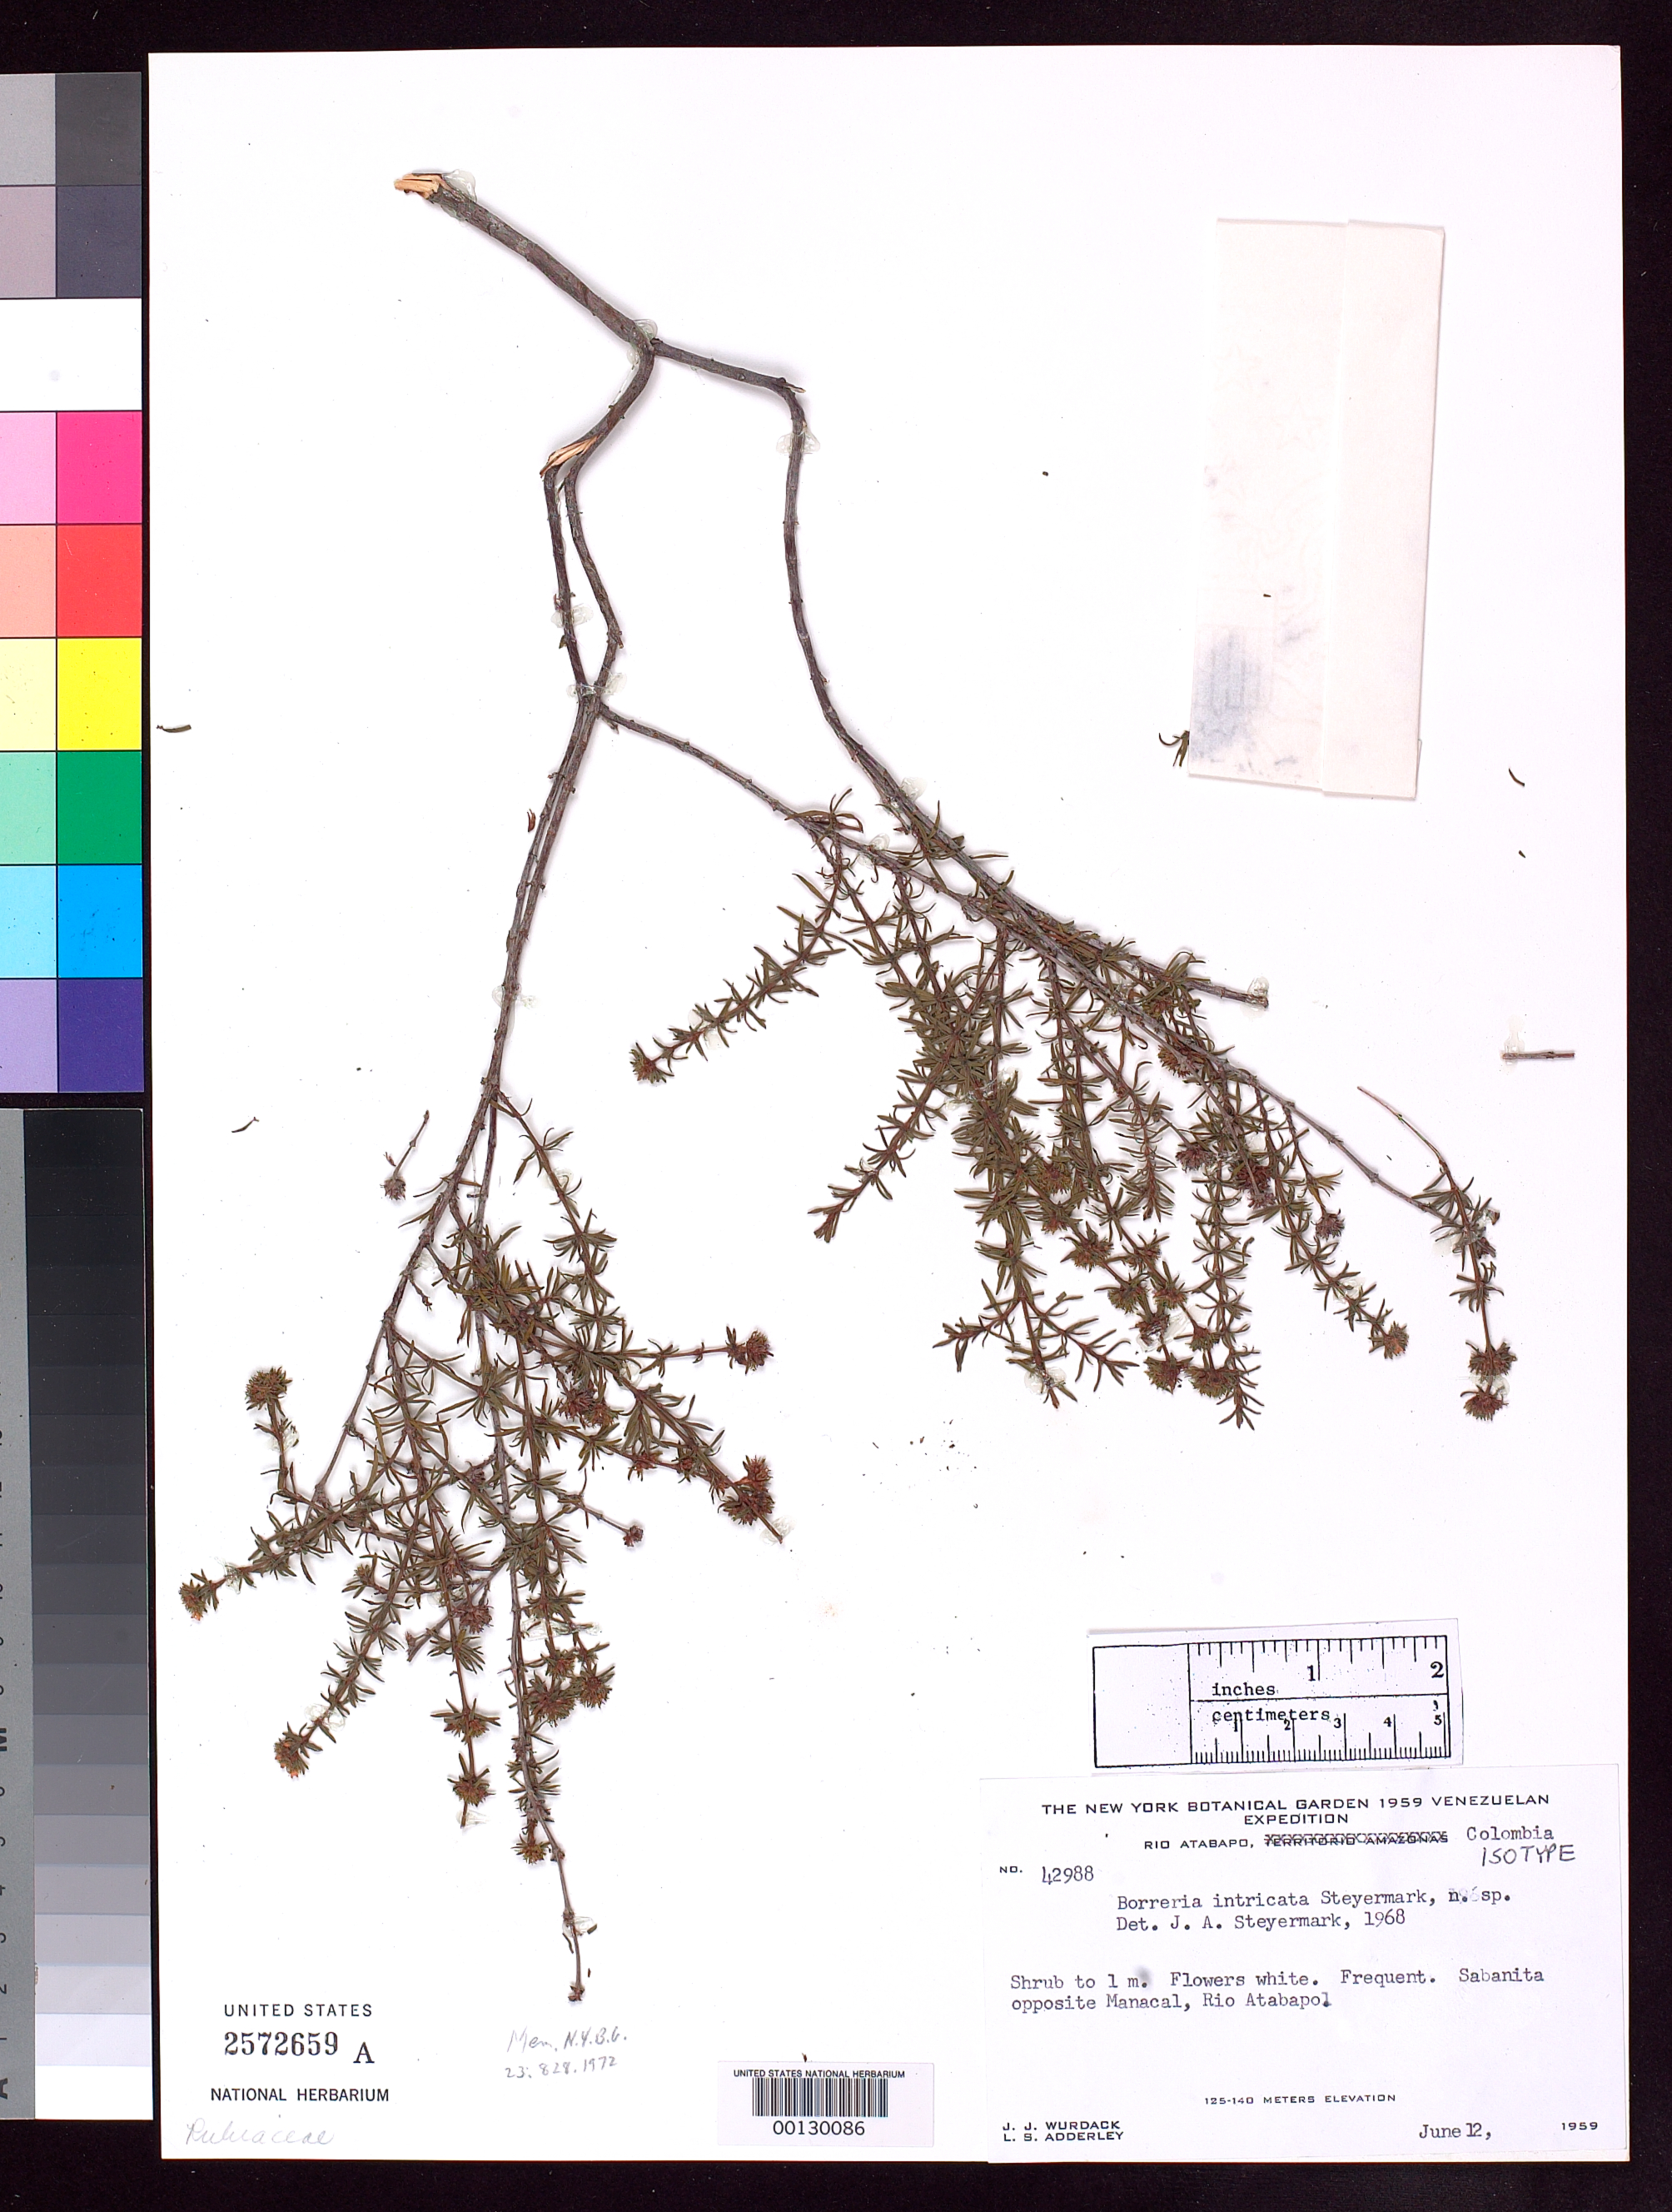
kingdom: Plantae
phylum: Tracheophyta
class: Magnoliopsida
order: Gentianales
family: Rubiaceae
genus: Borreria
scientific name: Borreria intricata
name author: Steyerm.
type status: Isotype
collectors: J. J. Wurdack & L. S. Adderley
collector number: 42998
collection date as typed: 12 Jun 1959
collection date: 1959-06-12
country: Colombia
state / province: Vaupés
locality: Rio Atabapo, Manacal.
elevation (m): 125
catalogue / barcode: US 2572659A